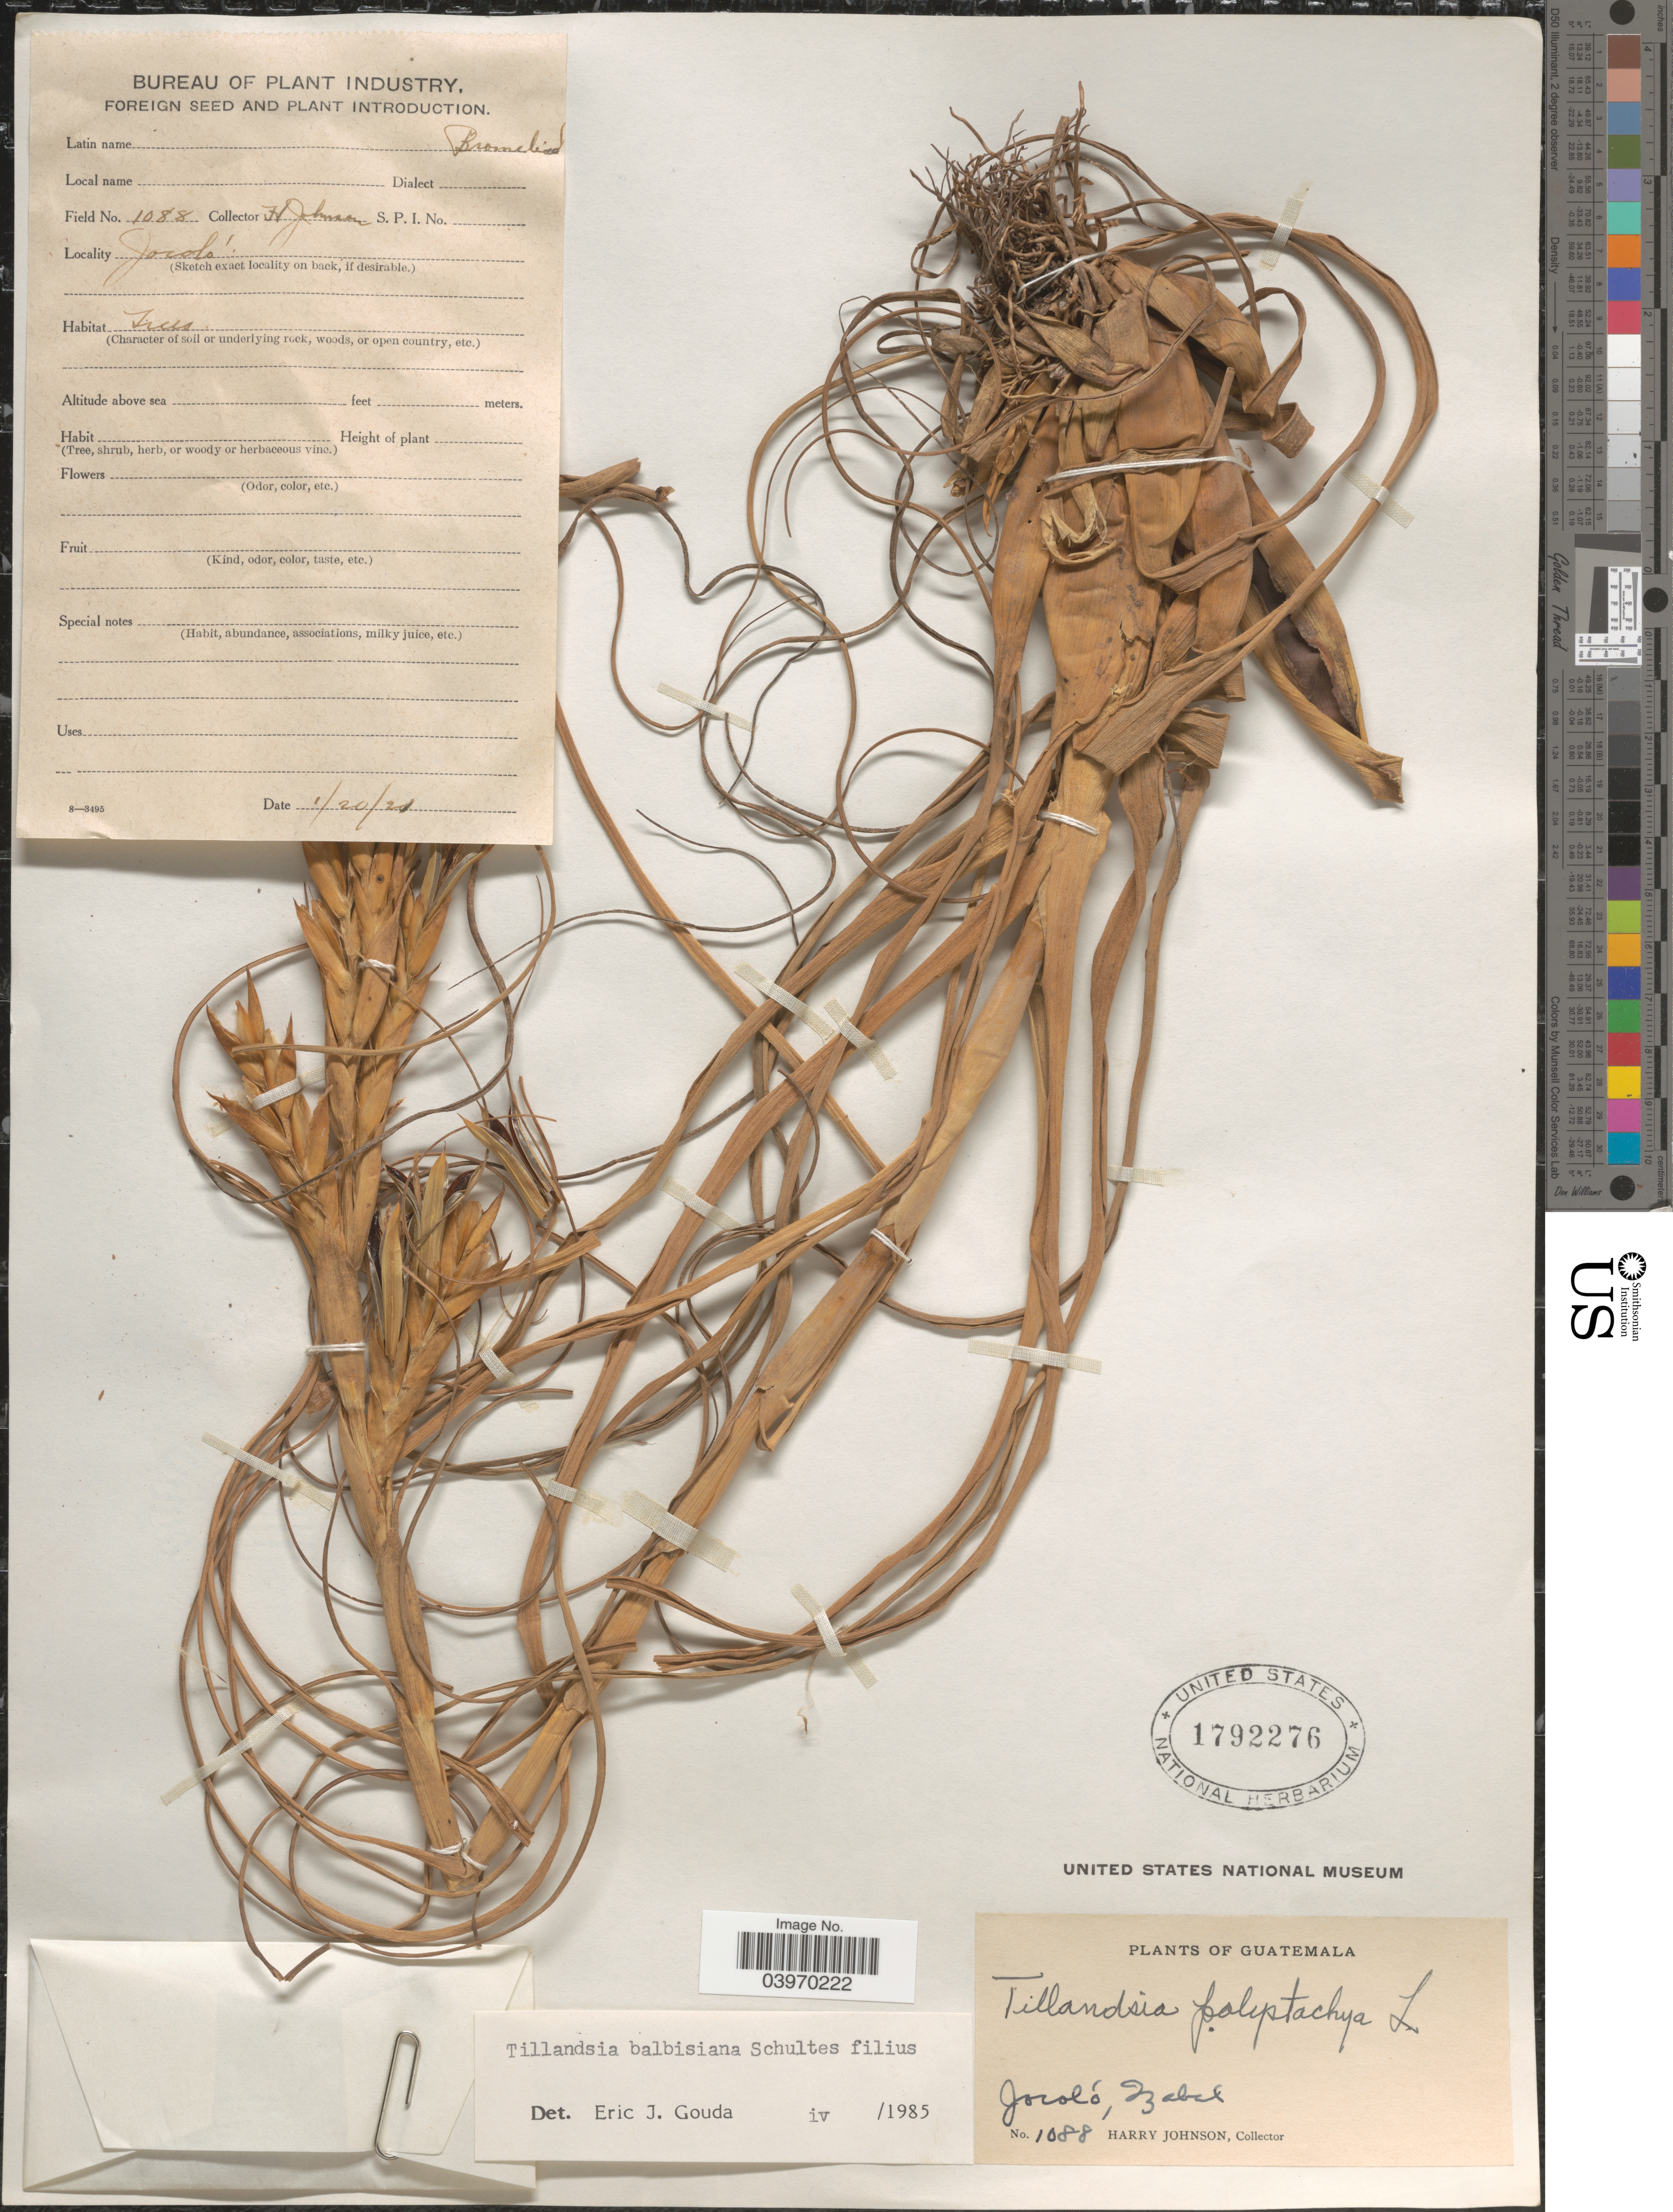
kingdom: Plantae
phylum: Tracheophyta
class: Liliopsida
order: Poales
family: Bromeliaceae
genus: Tillandsia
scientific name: Tillandsia balbisiana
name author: Schult. f.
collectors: H. Johnson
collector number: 1088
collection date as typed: Transcribed d/m/y: 20/1/21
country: Guatemala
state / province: Izabal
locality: Jocoló.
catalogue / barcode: US 1792276